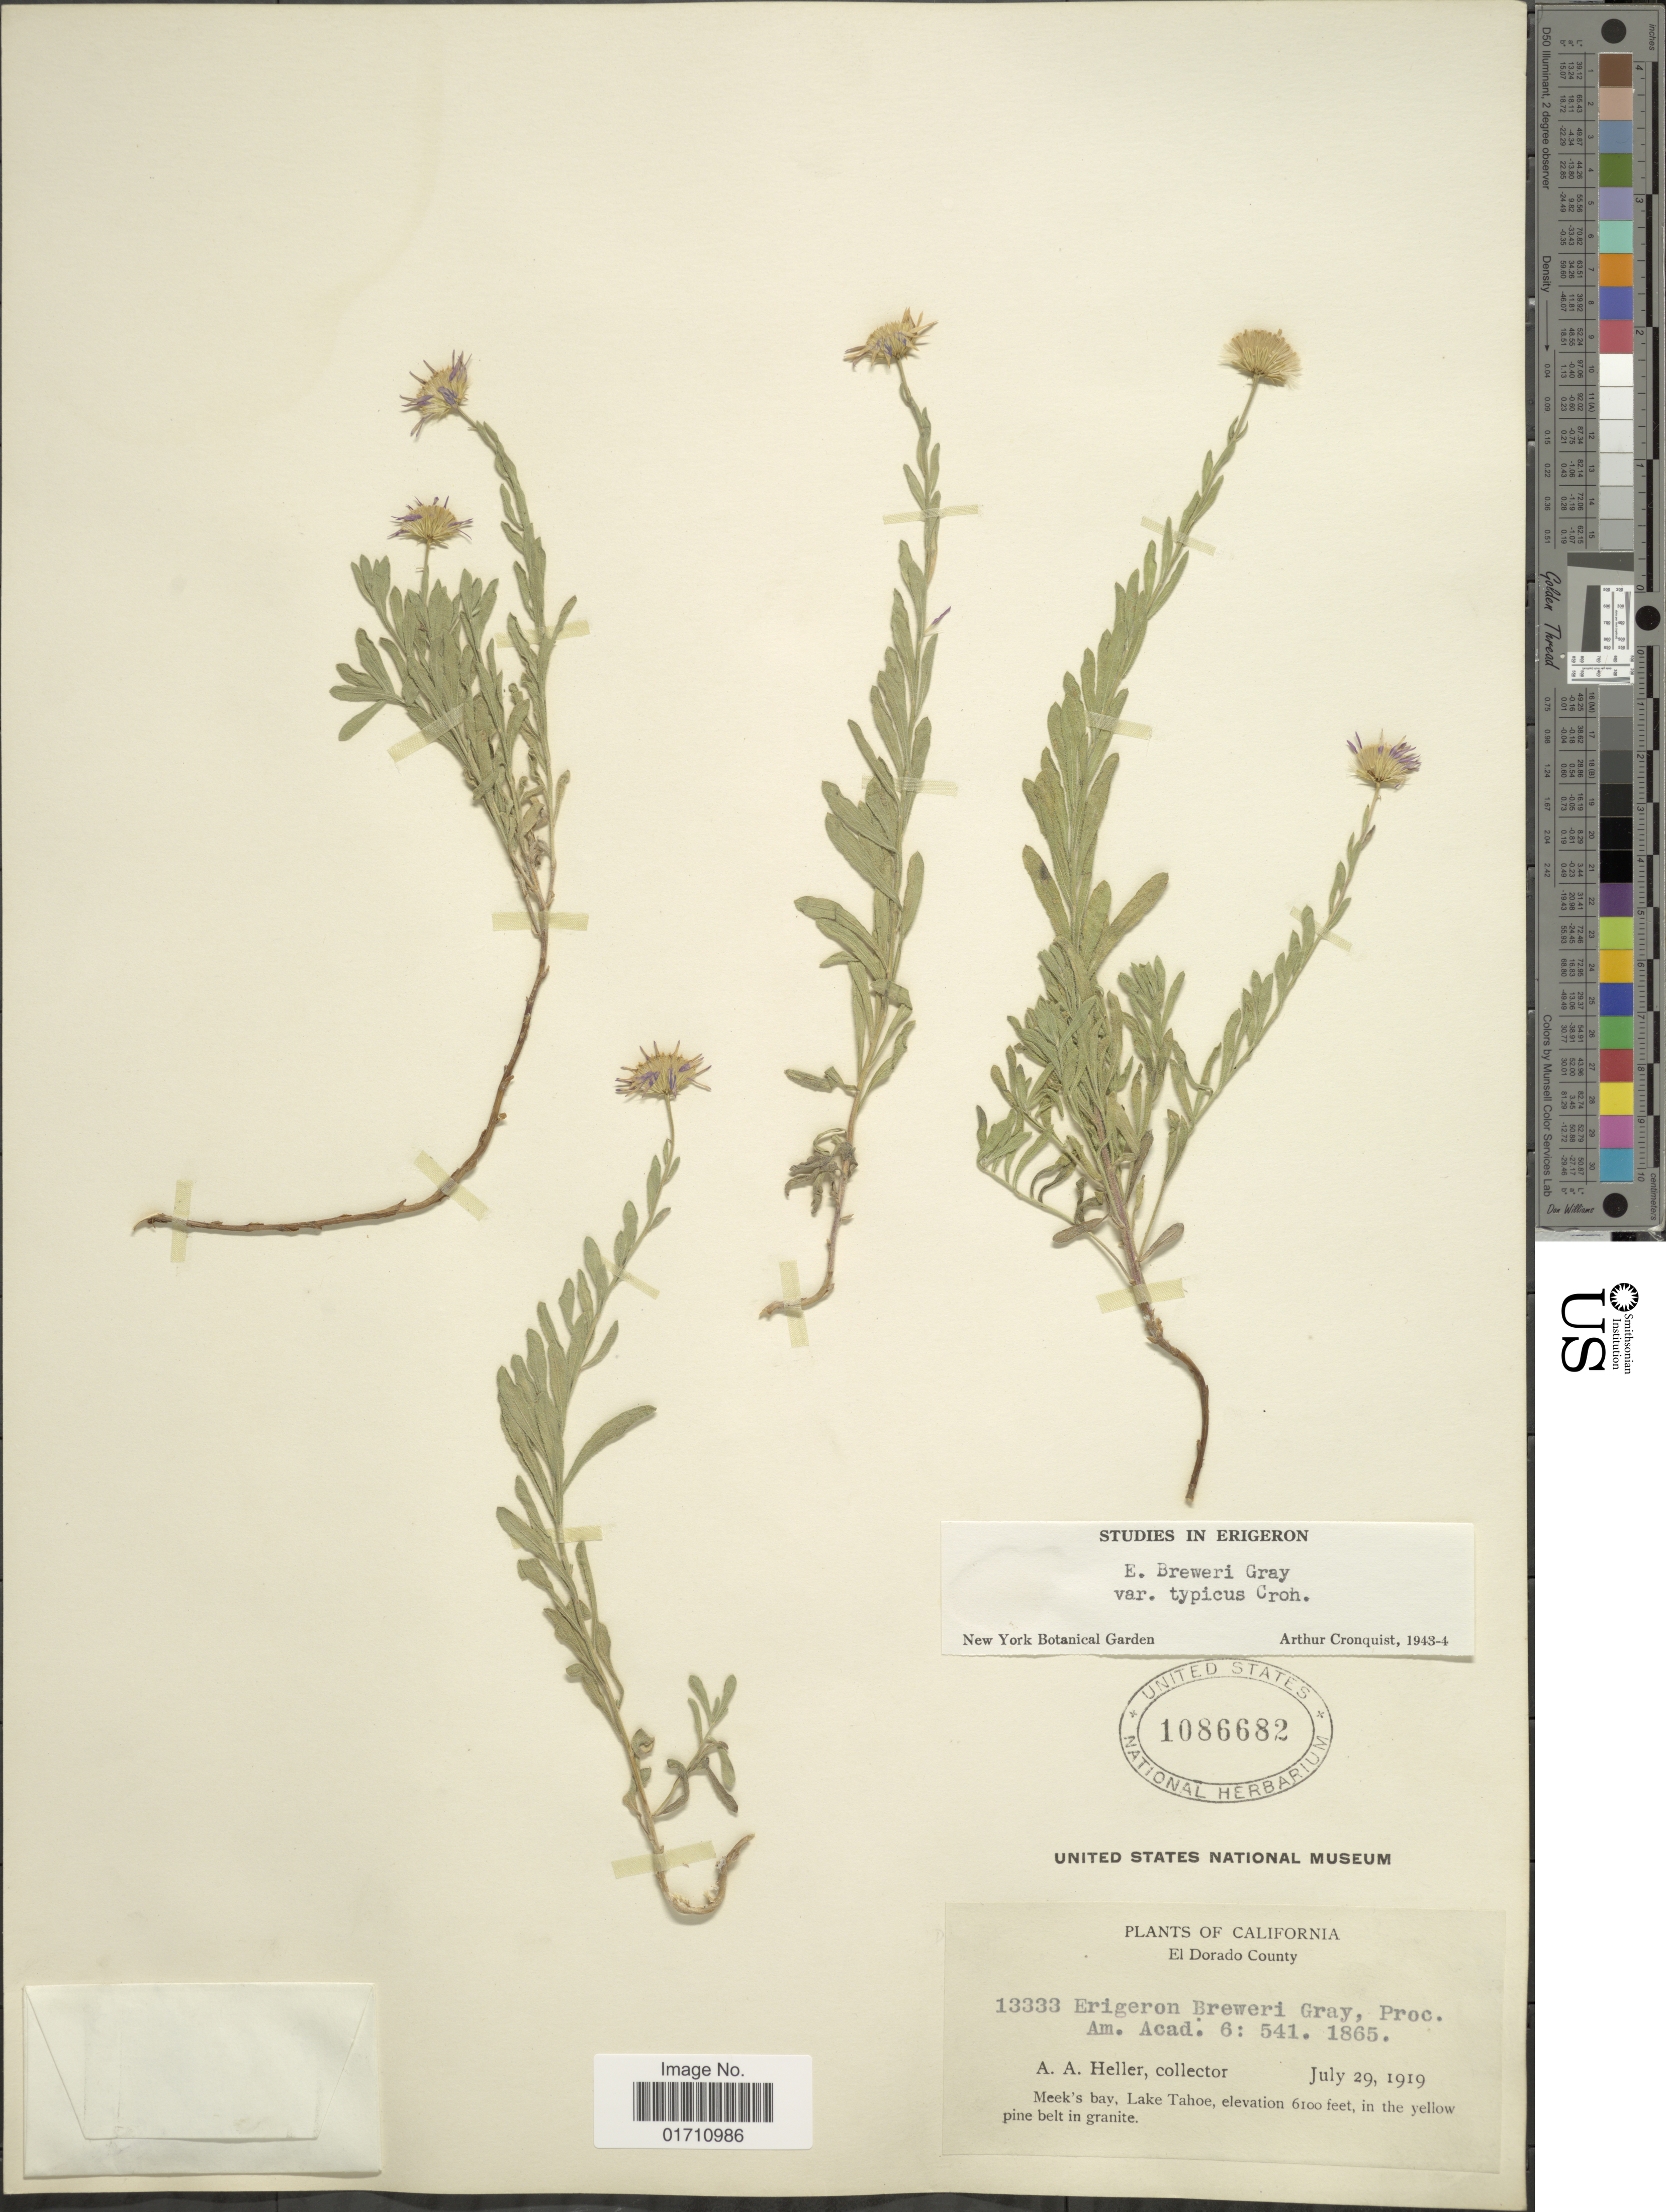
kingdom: Plantae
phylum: Tracheophyta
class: Magnoliopsida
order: Asterales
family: Asteraceae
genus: Erigeron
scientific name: Erigeron breweri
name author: A. Gray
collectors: A. A. Heller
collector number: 13333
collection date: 1919-07-29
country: United States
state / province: California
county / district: El Dorado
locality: El Dorado County, Meek's bay, lake Tahoe, in the yellow pine belt in granite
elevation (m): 1859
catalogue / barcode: US 1086682